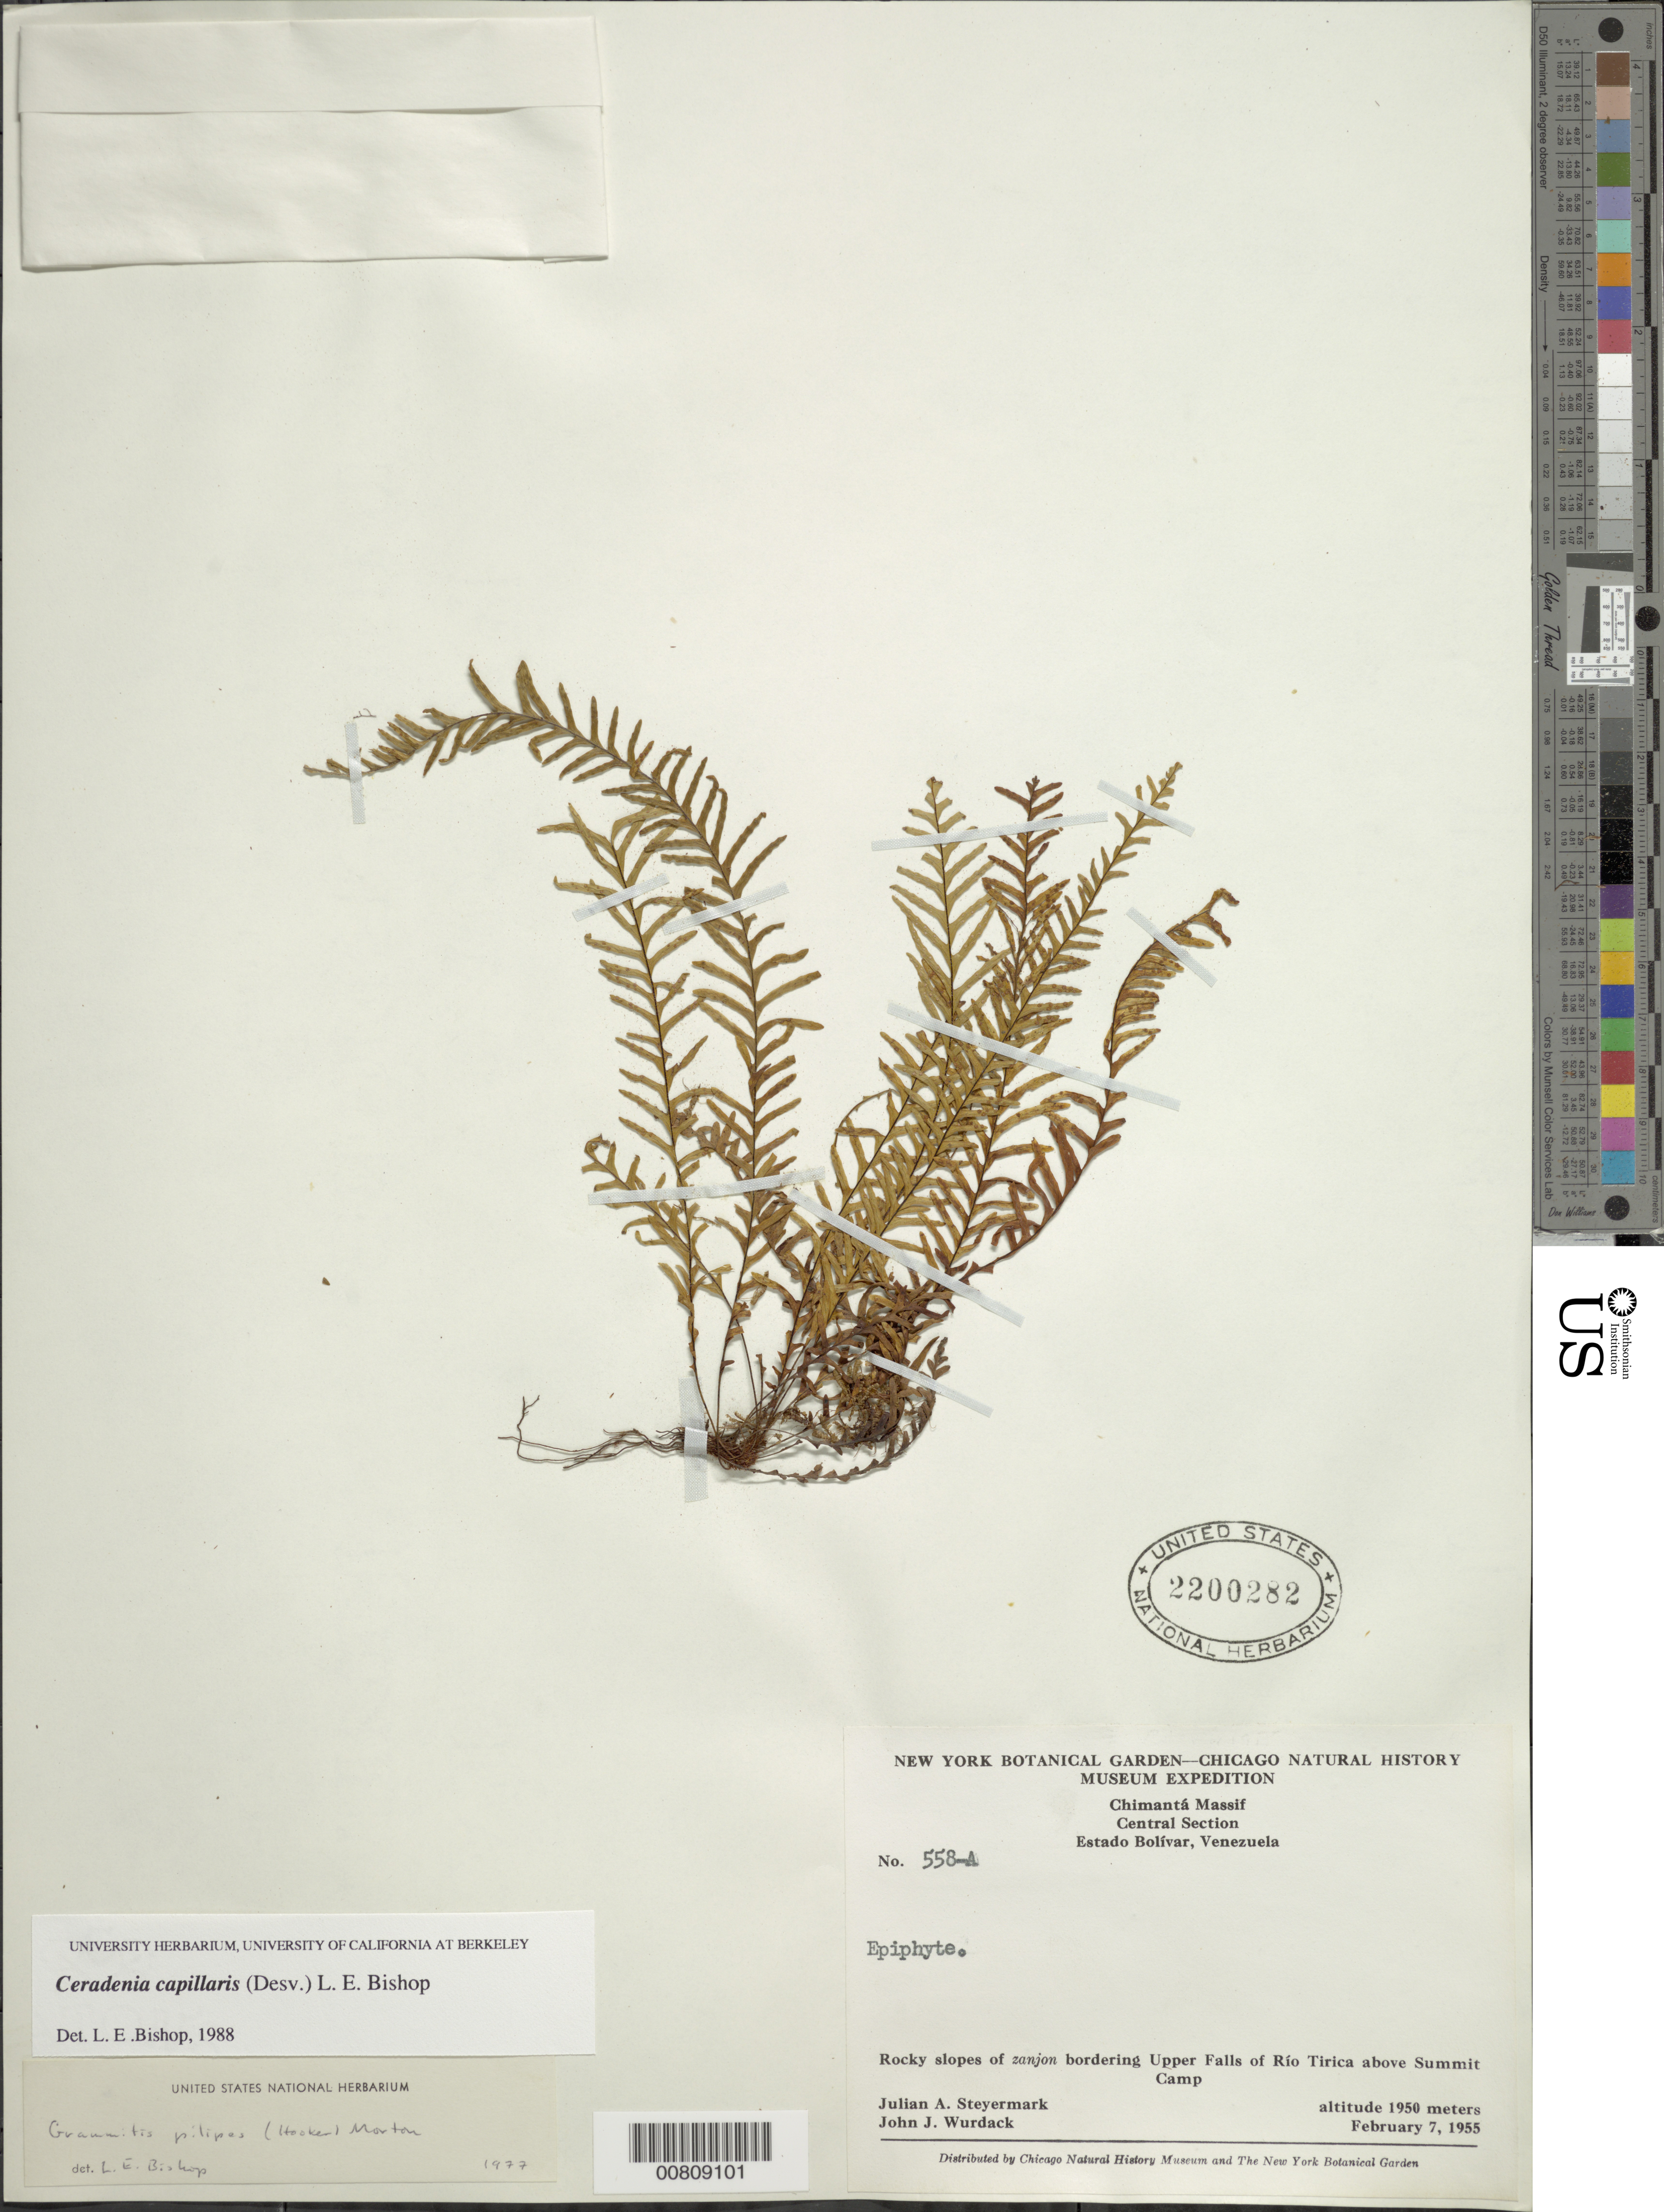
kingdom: Plantae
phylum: Tracheophyta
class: Polypodiopsida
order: Polypodiales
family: Polypodiaceae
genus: Ceradenia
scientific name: Ceradenia capillaris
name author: (Desv.) L.E. Bishop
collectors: J. Steyermark & J. J. Wurdack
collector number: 55 558 A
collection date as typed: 7-Feb-55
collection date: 1955-02-07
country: Venezuela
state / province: Bolívar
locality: Chimantá Massif, Upper Falls of Río Tirica above Summit Camp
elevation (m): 1950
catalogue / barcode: US 2200282